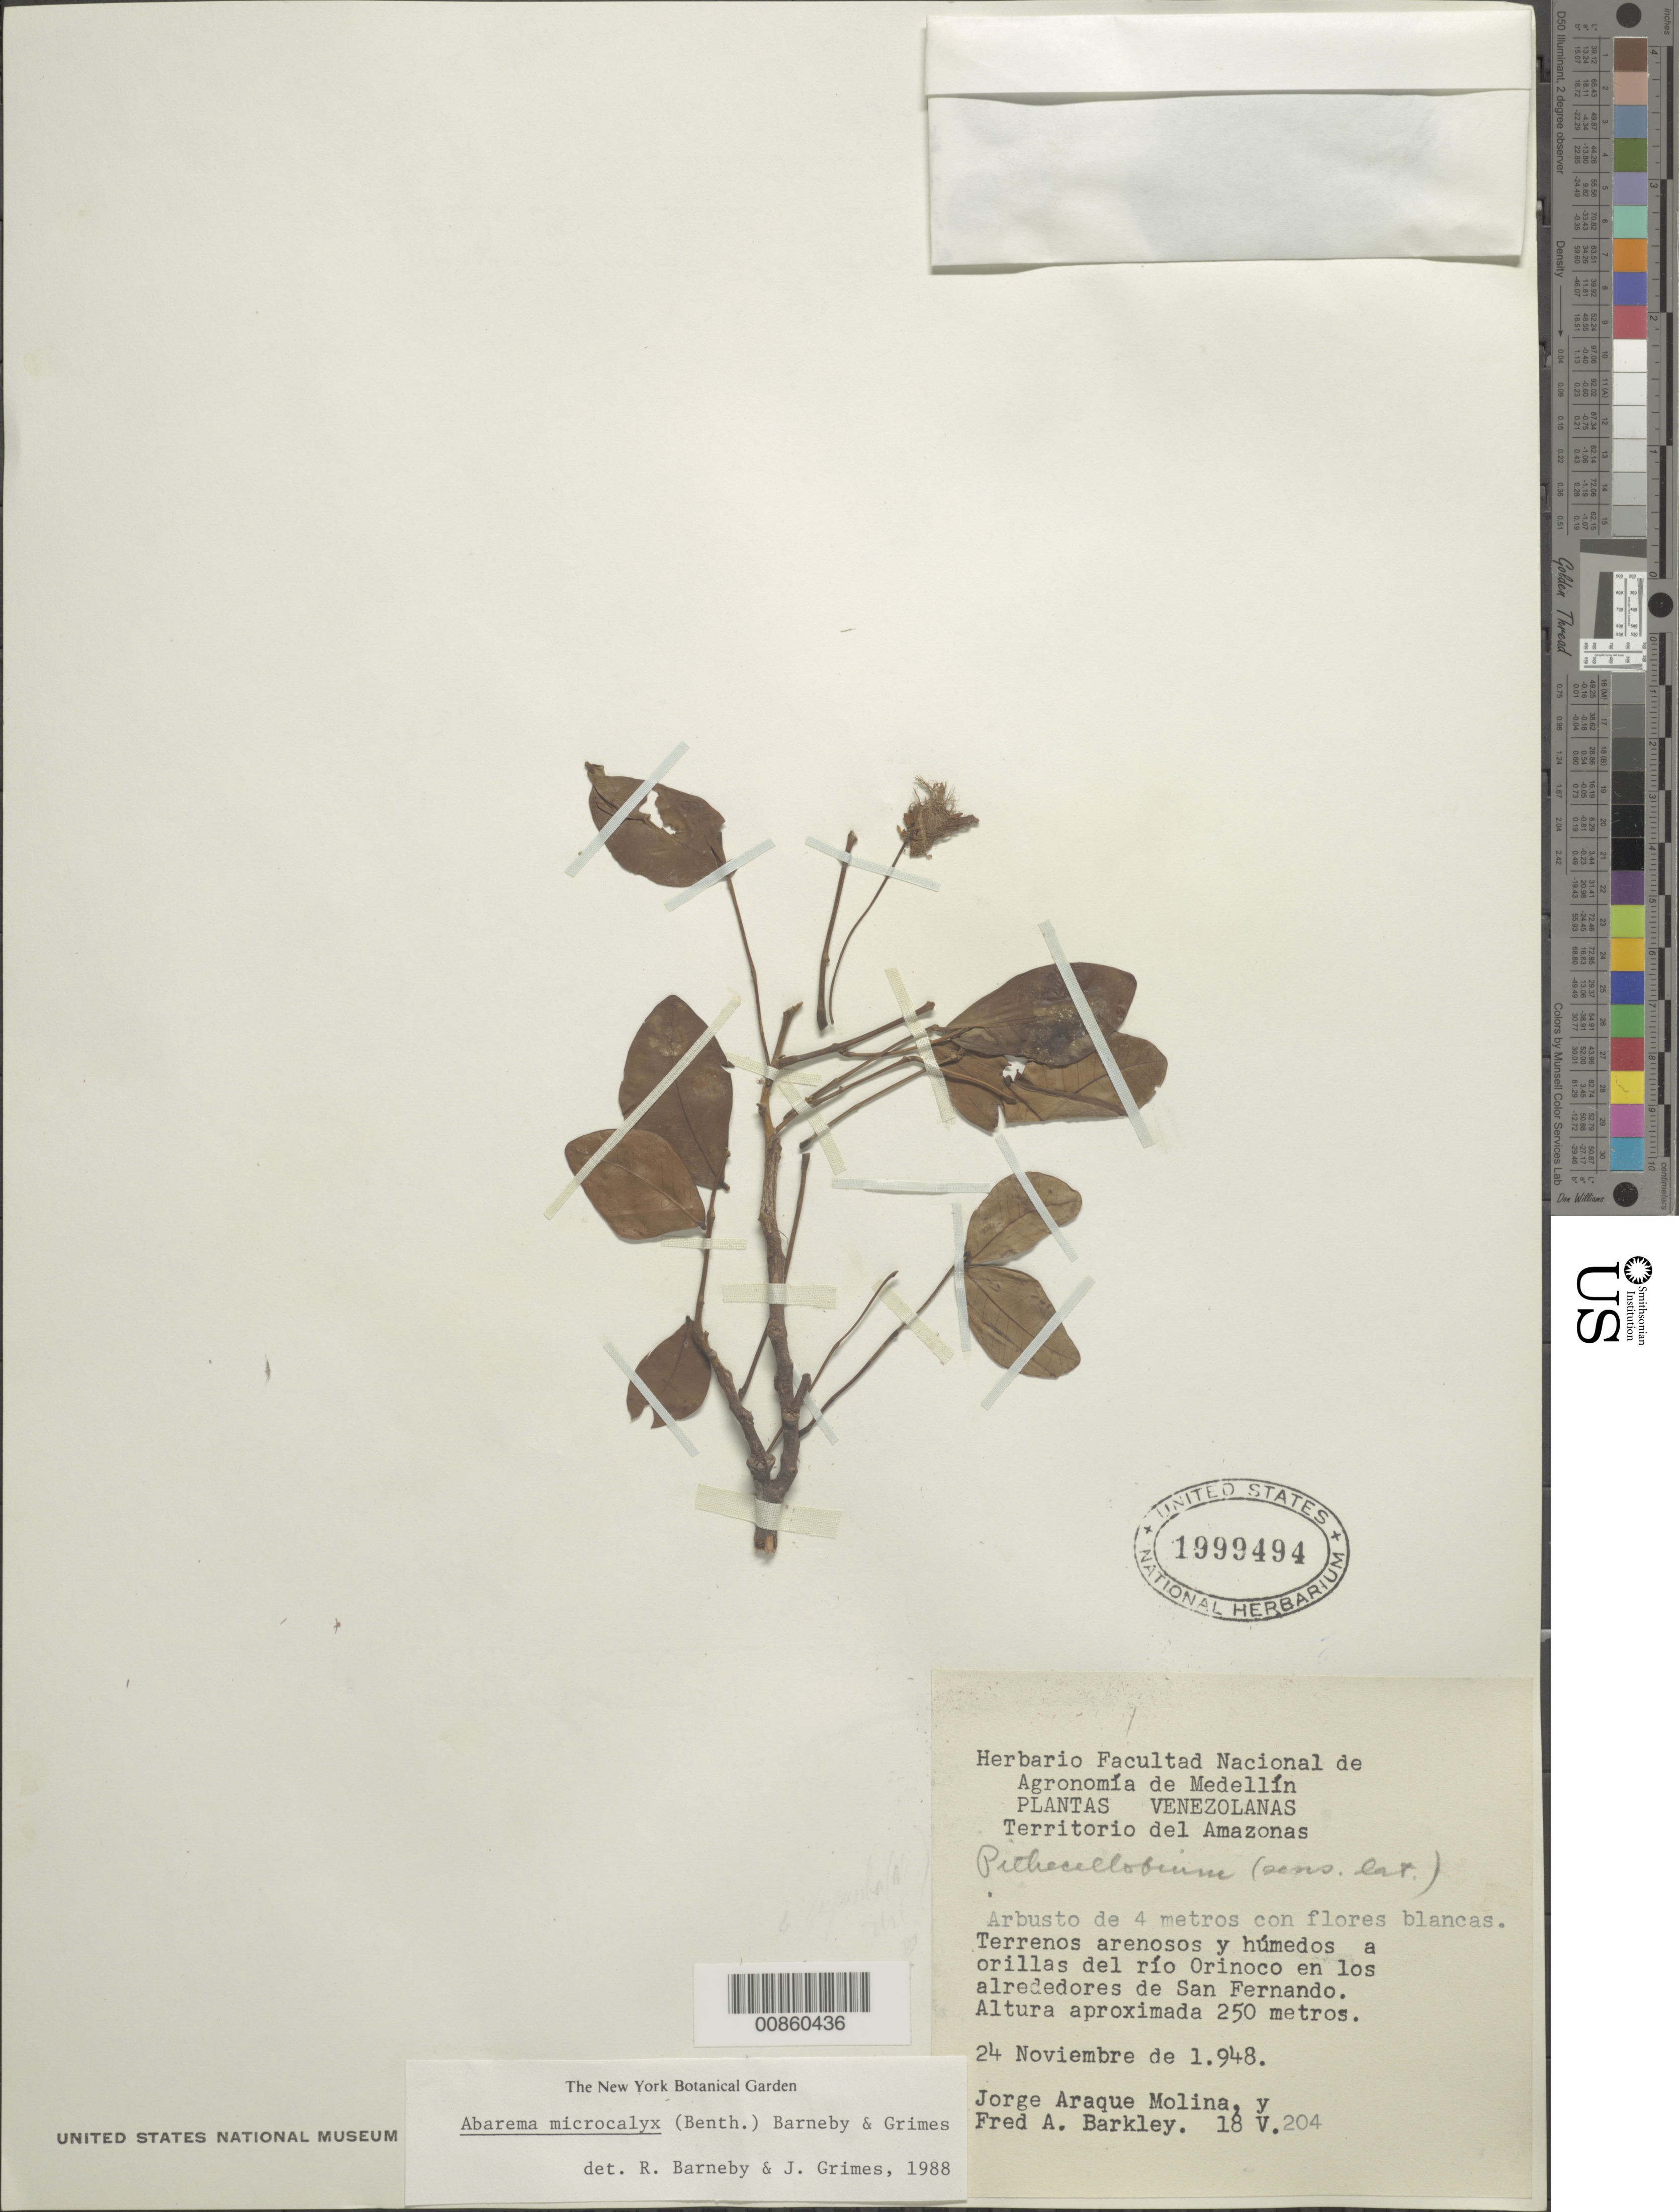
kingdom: Plantae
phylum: Tracheophyta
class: Magnoliopsida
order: Fabales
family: Fabaceae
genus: Abarema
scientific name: Abarema microcalyx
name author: (Spruce ex Benth.) Barneby & J.W. Grimes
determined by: Barneby, R. C.; Grimes, J. W.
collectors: J. A. Molina & F. A. Barkley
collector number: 18v 204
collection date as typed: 24-Nov-48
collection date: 1948-11-24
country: Venezuela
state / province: Amazonas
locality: Río Orinoco en los alrededores de San Fernando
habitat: Terrenos arenosos y humedos a orillas del rio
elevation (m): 250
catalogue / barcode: US 1999494